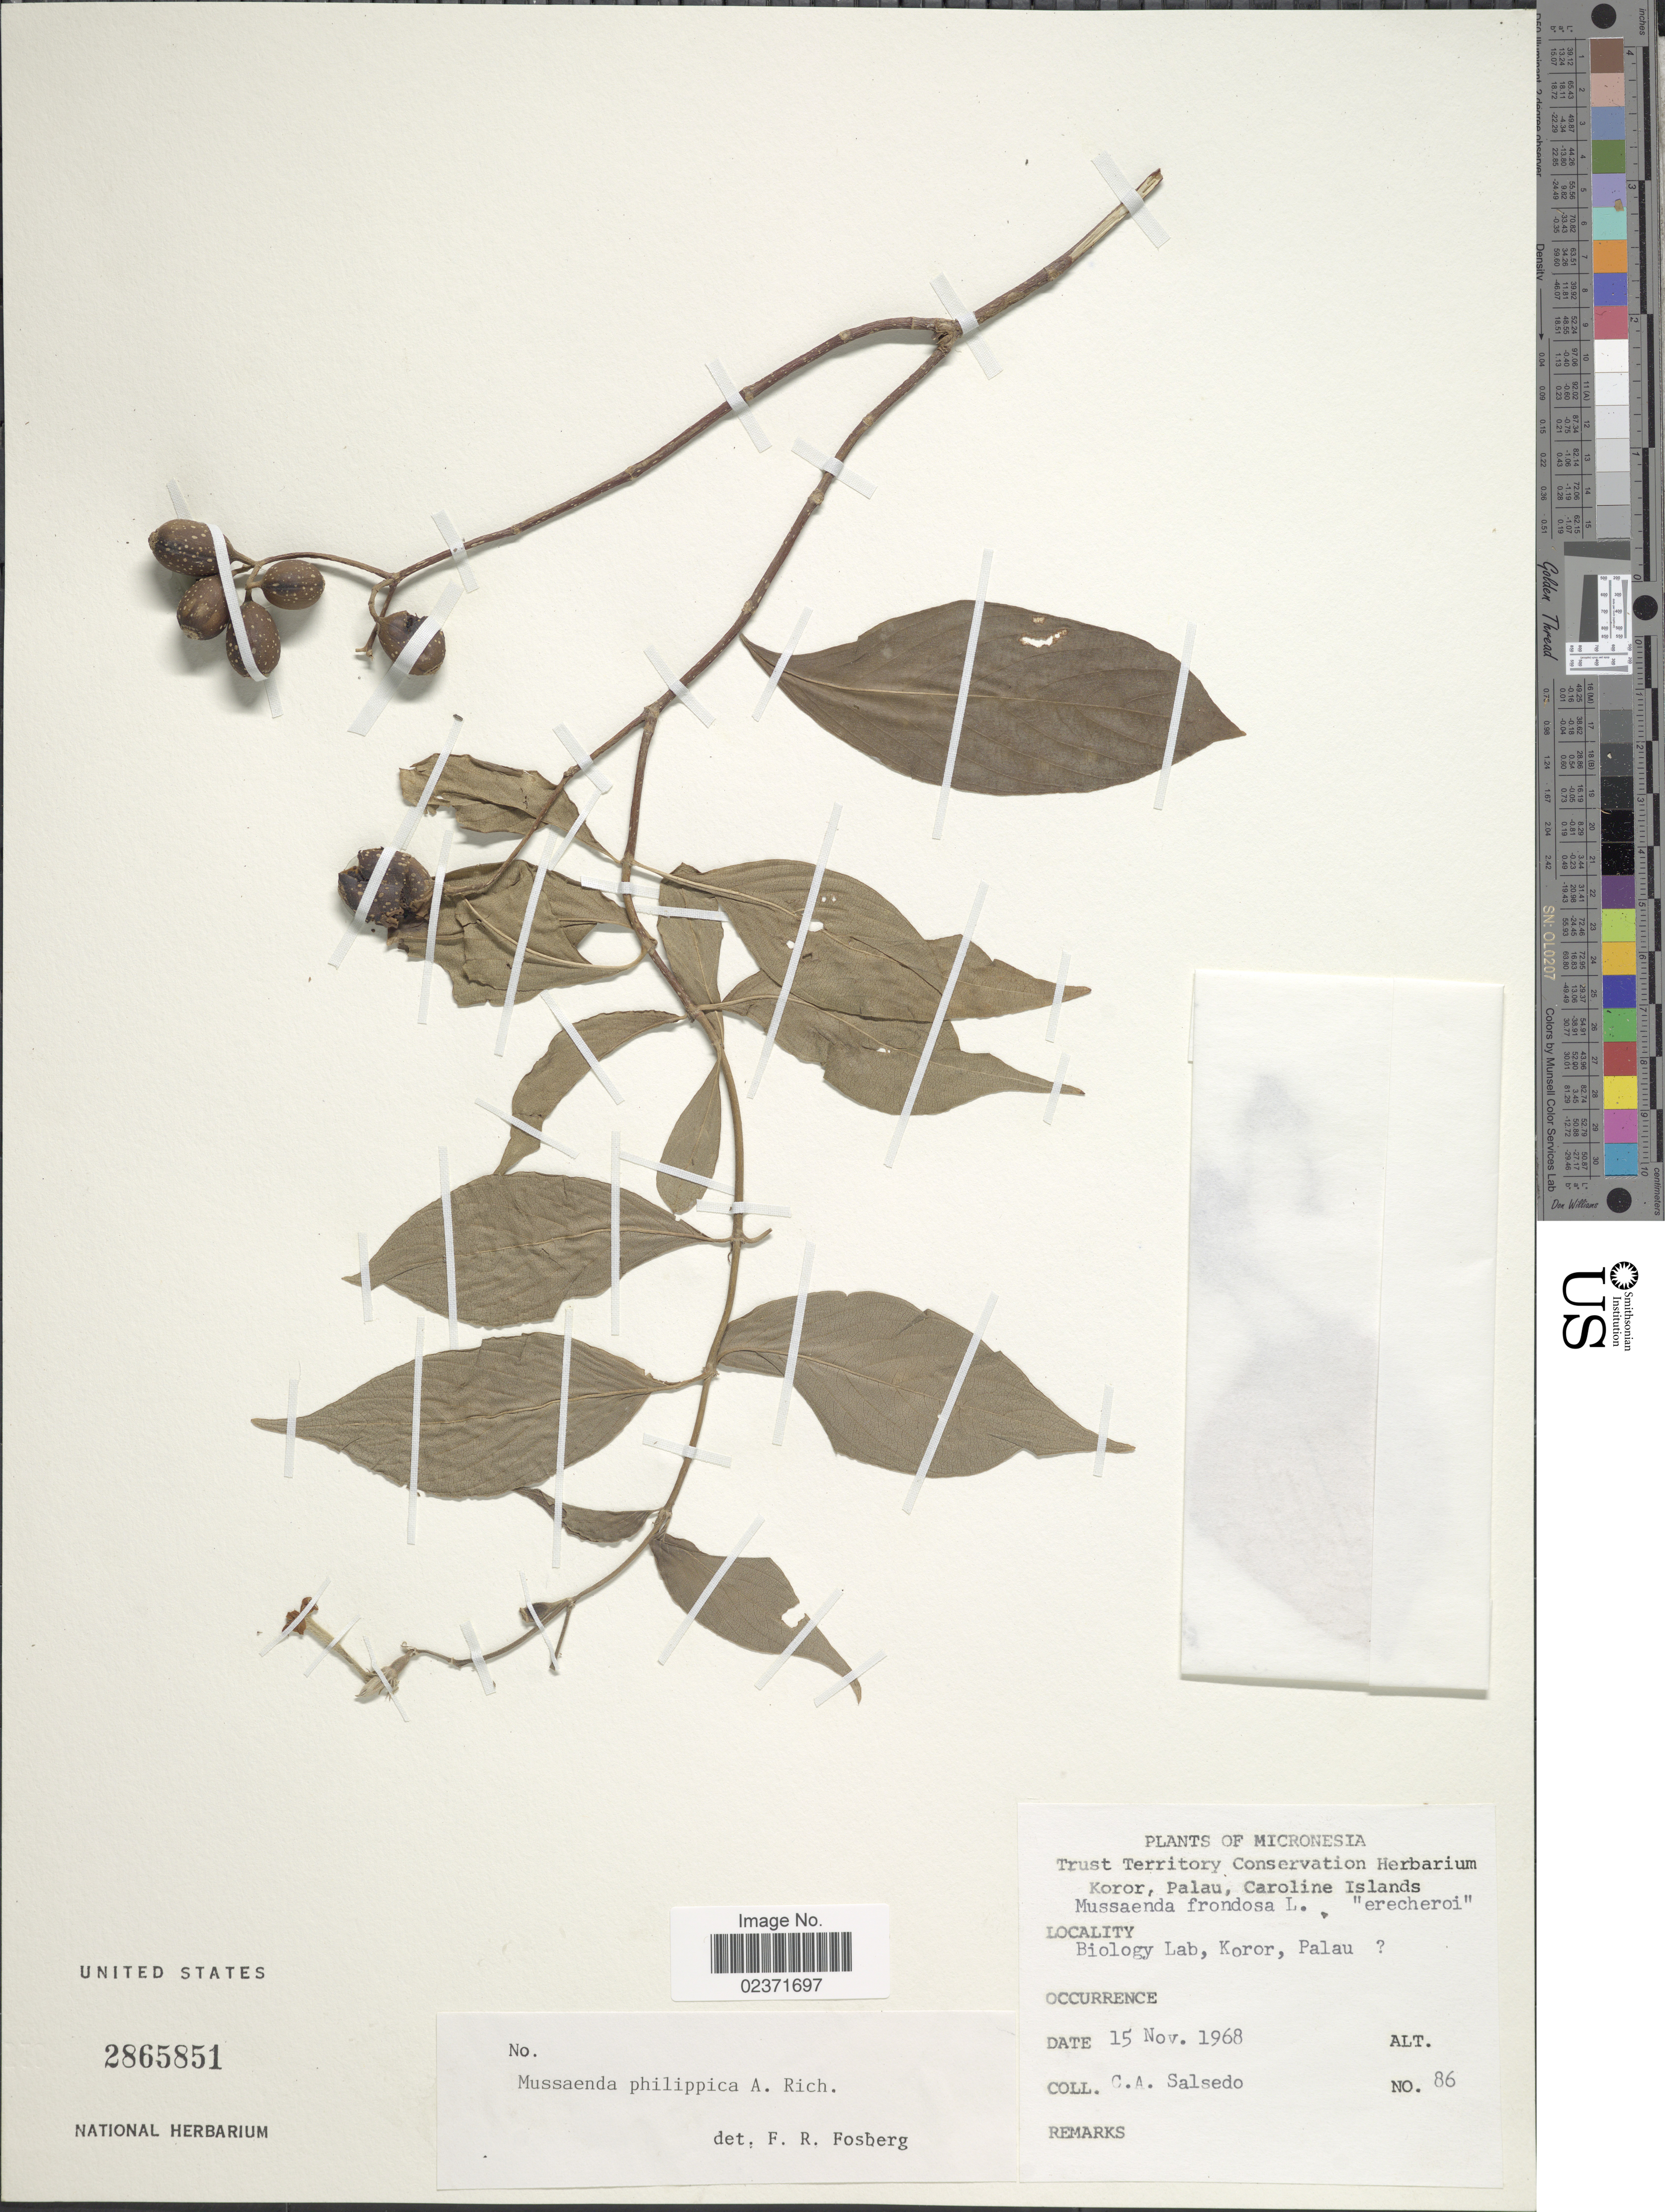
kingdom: Plantae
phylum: Tracheophyta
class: Magnoliopsida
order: Gentianales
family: Rubiaceae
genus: Mussaenda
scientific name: Mussaenda philippica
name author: A. Rich.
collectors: C.A. Salsedo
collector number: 86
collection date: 1968-11-15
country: Palau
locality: Micronesia. Biology Lab, Koror, Palau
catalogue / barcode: US 2865851